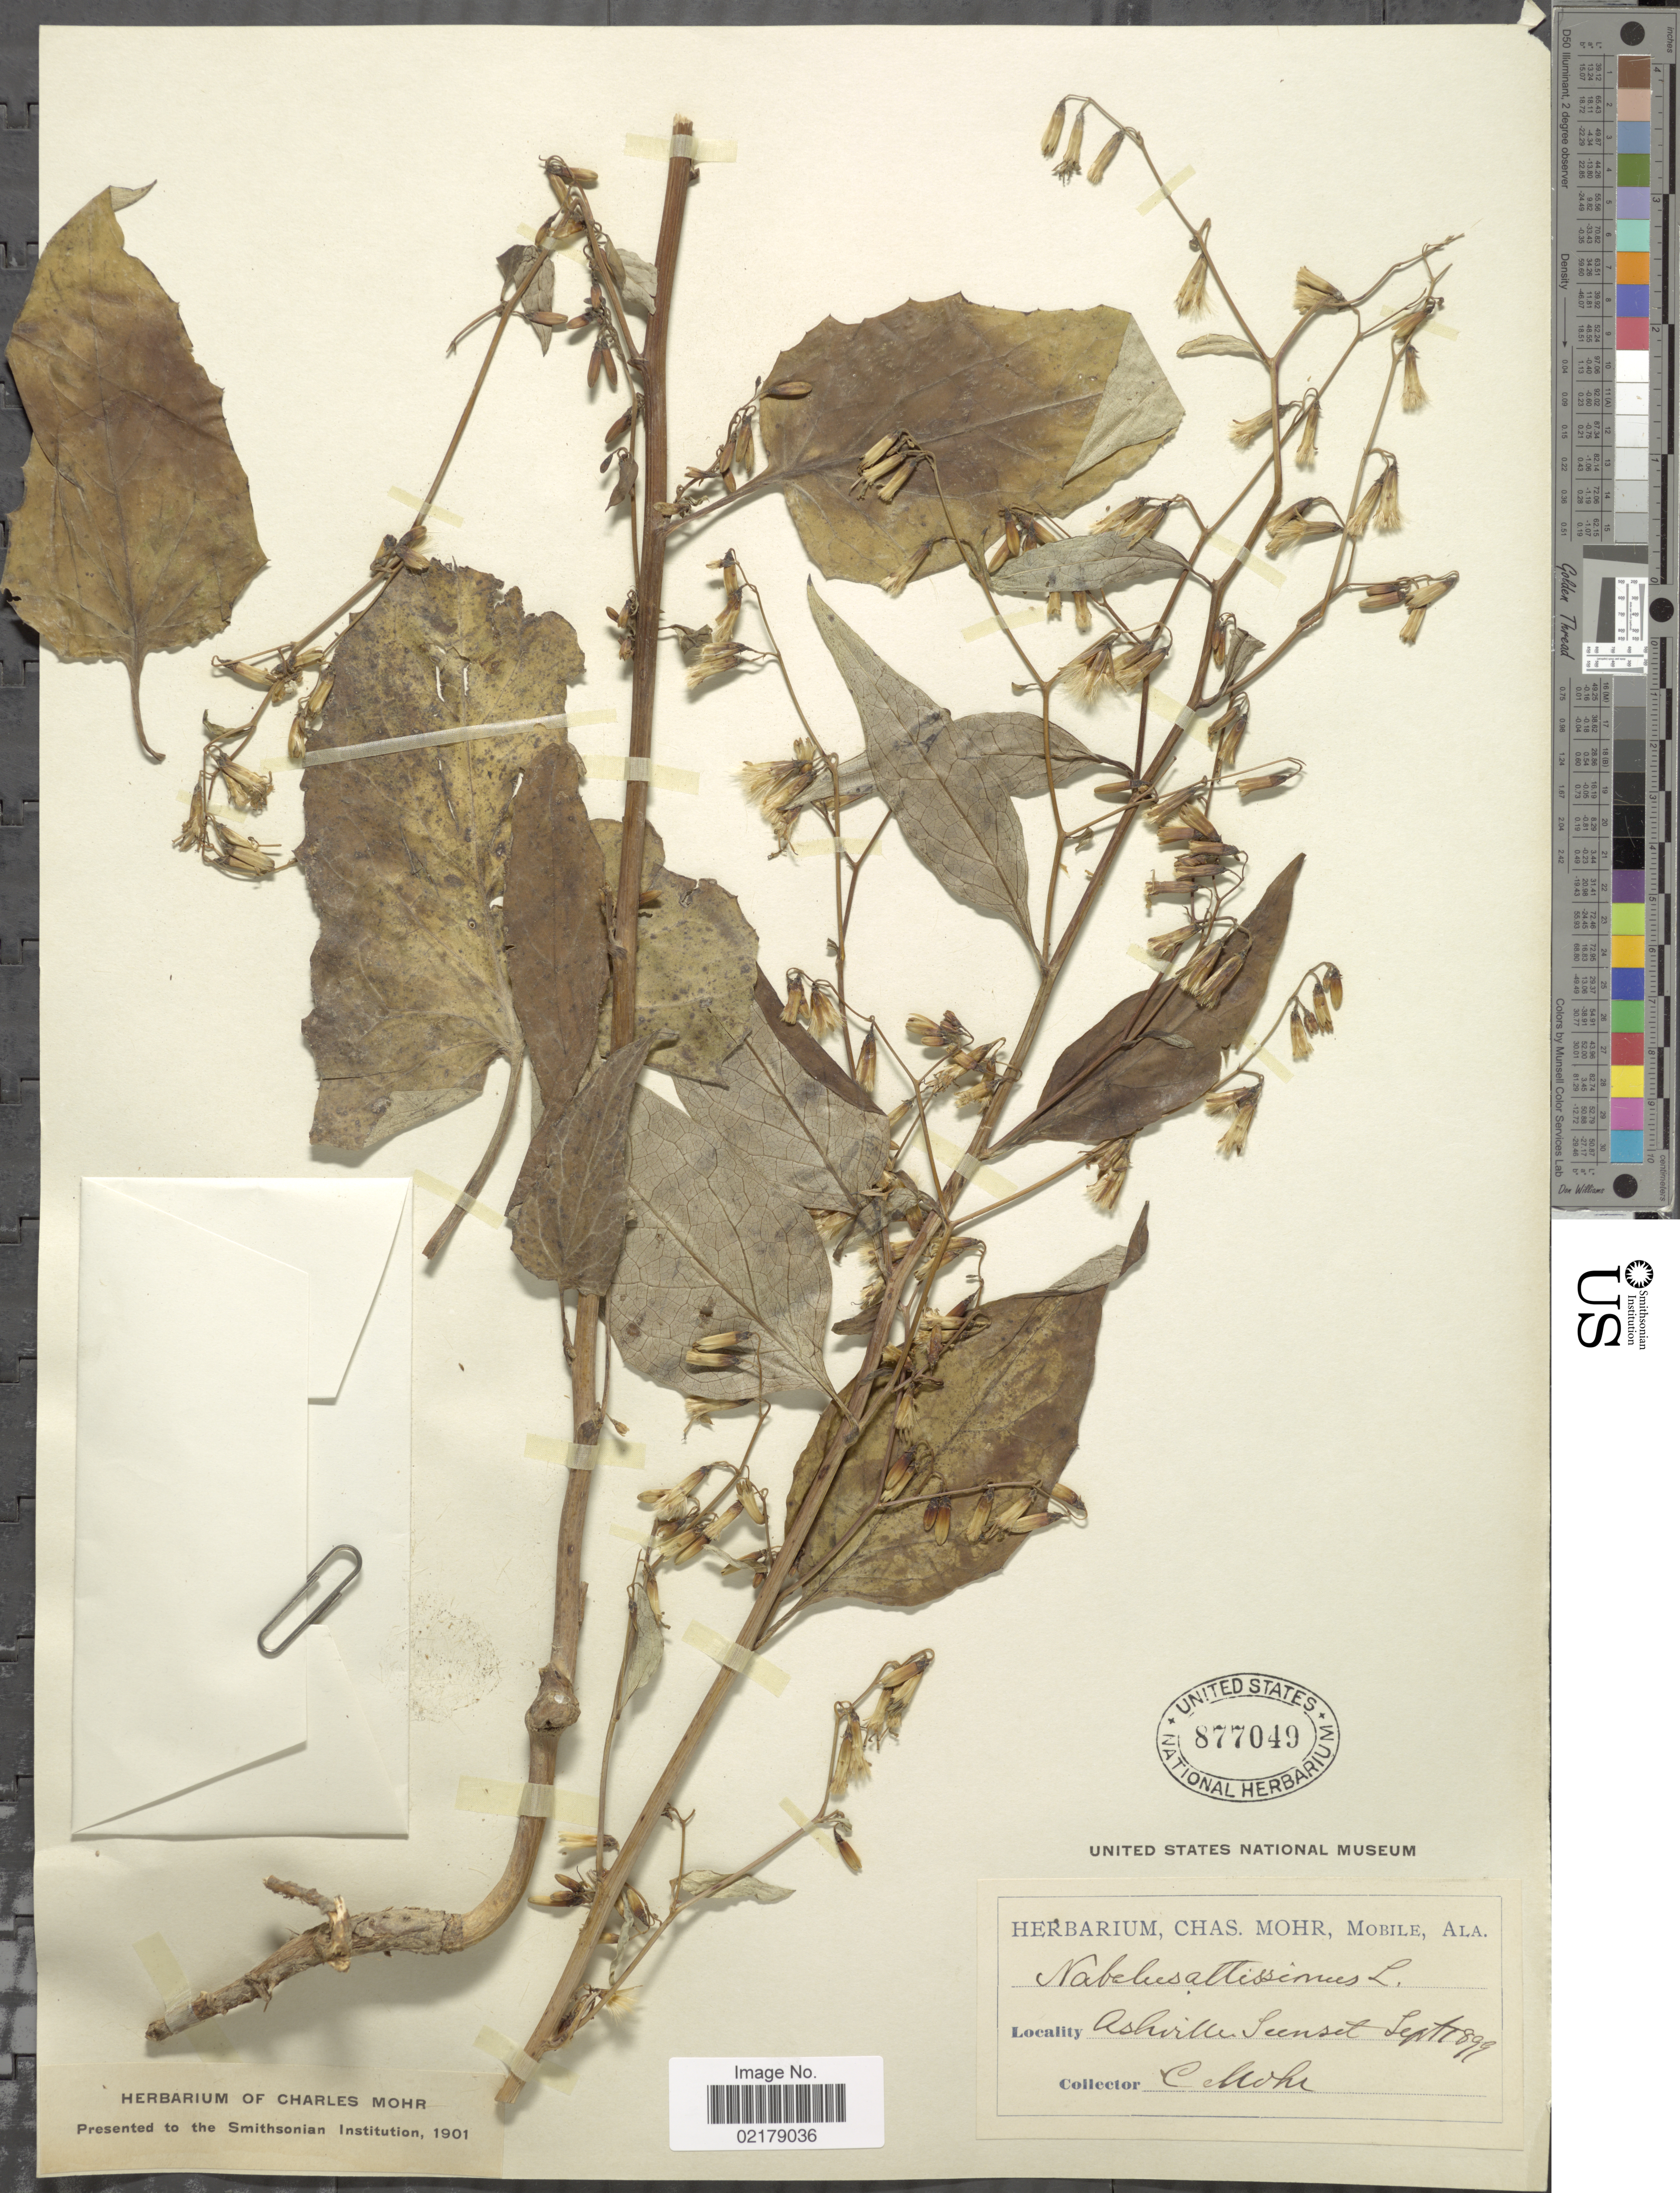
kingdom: Plantae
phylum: Tracheophyta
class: Magnoliopsida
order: Asterales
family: Asteraceae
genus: Nabalus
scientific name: Nabalus altissimus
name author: (L.) Hook.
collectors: C. T. Mohr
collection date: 1899-09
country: United States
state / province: Alabama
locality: Asheville Sunset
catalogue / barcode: US 877049